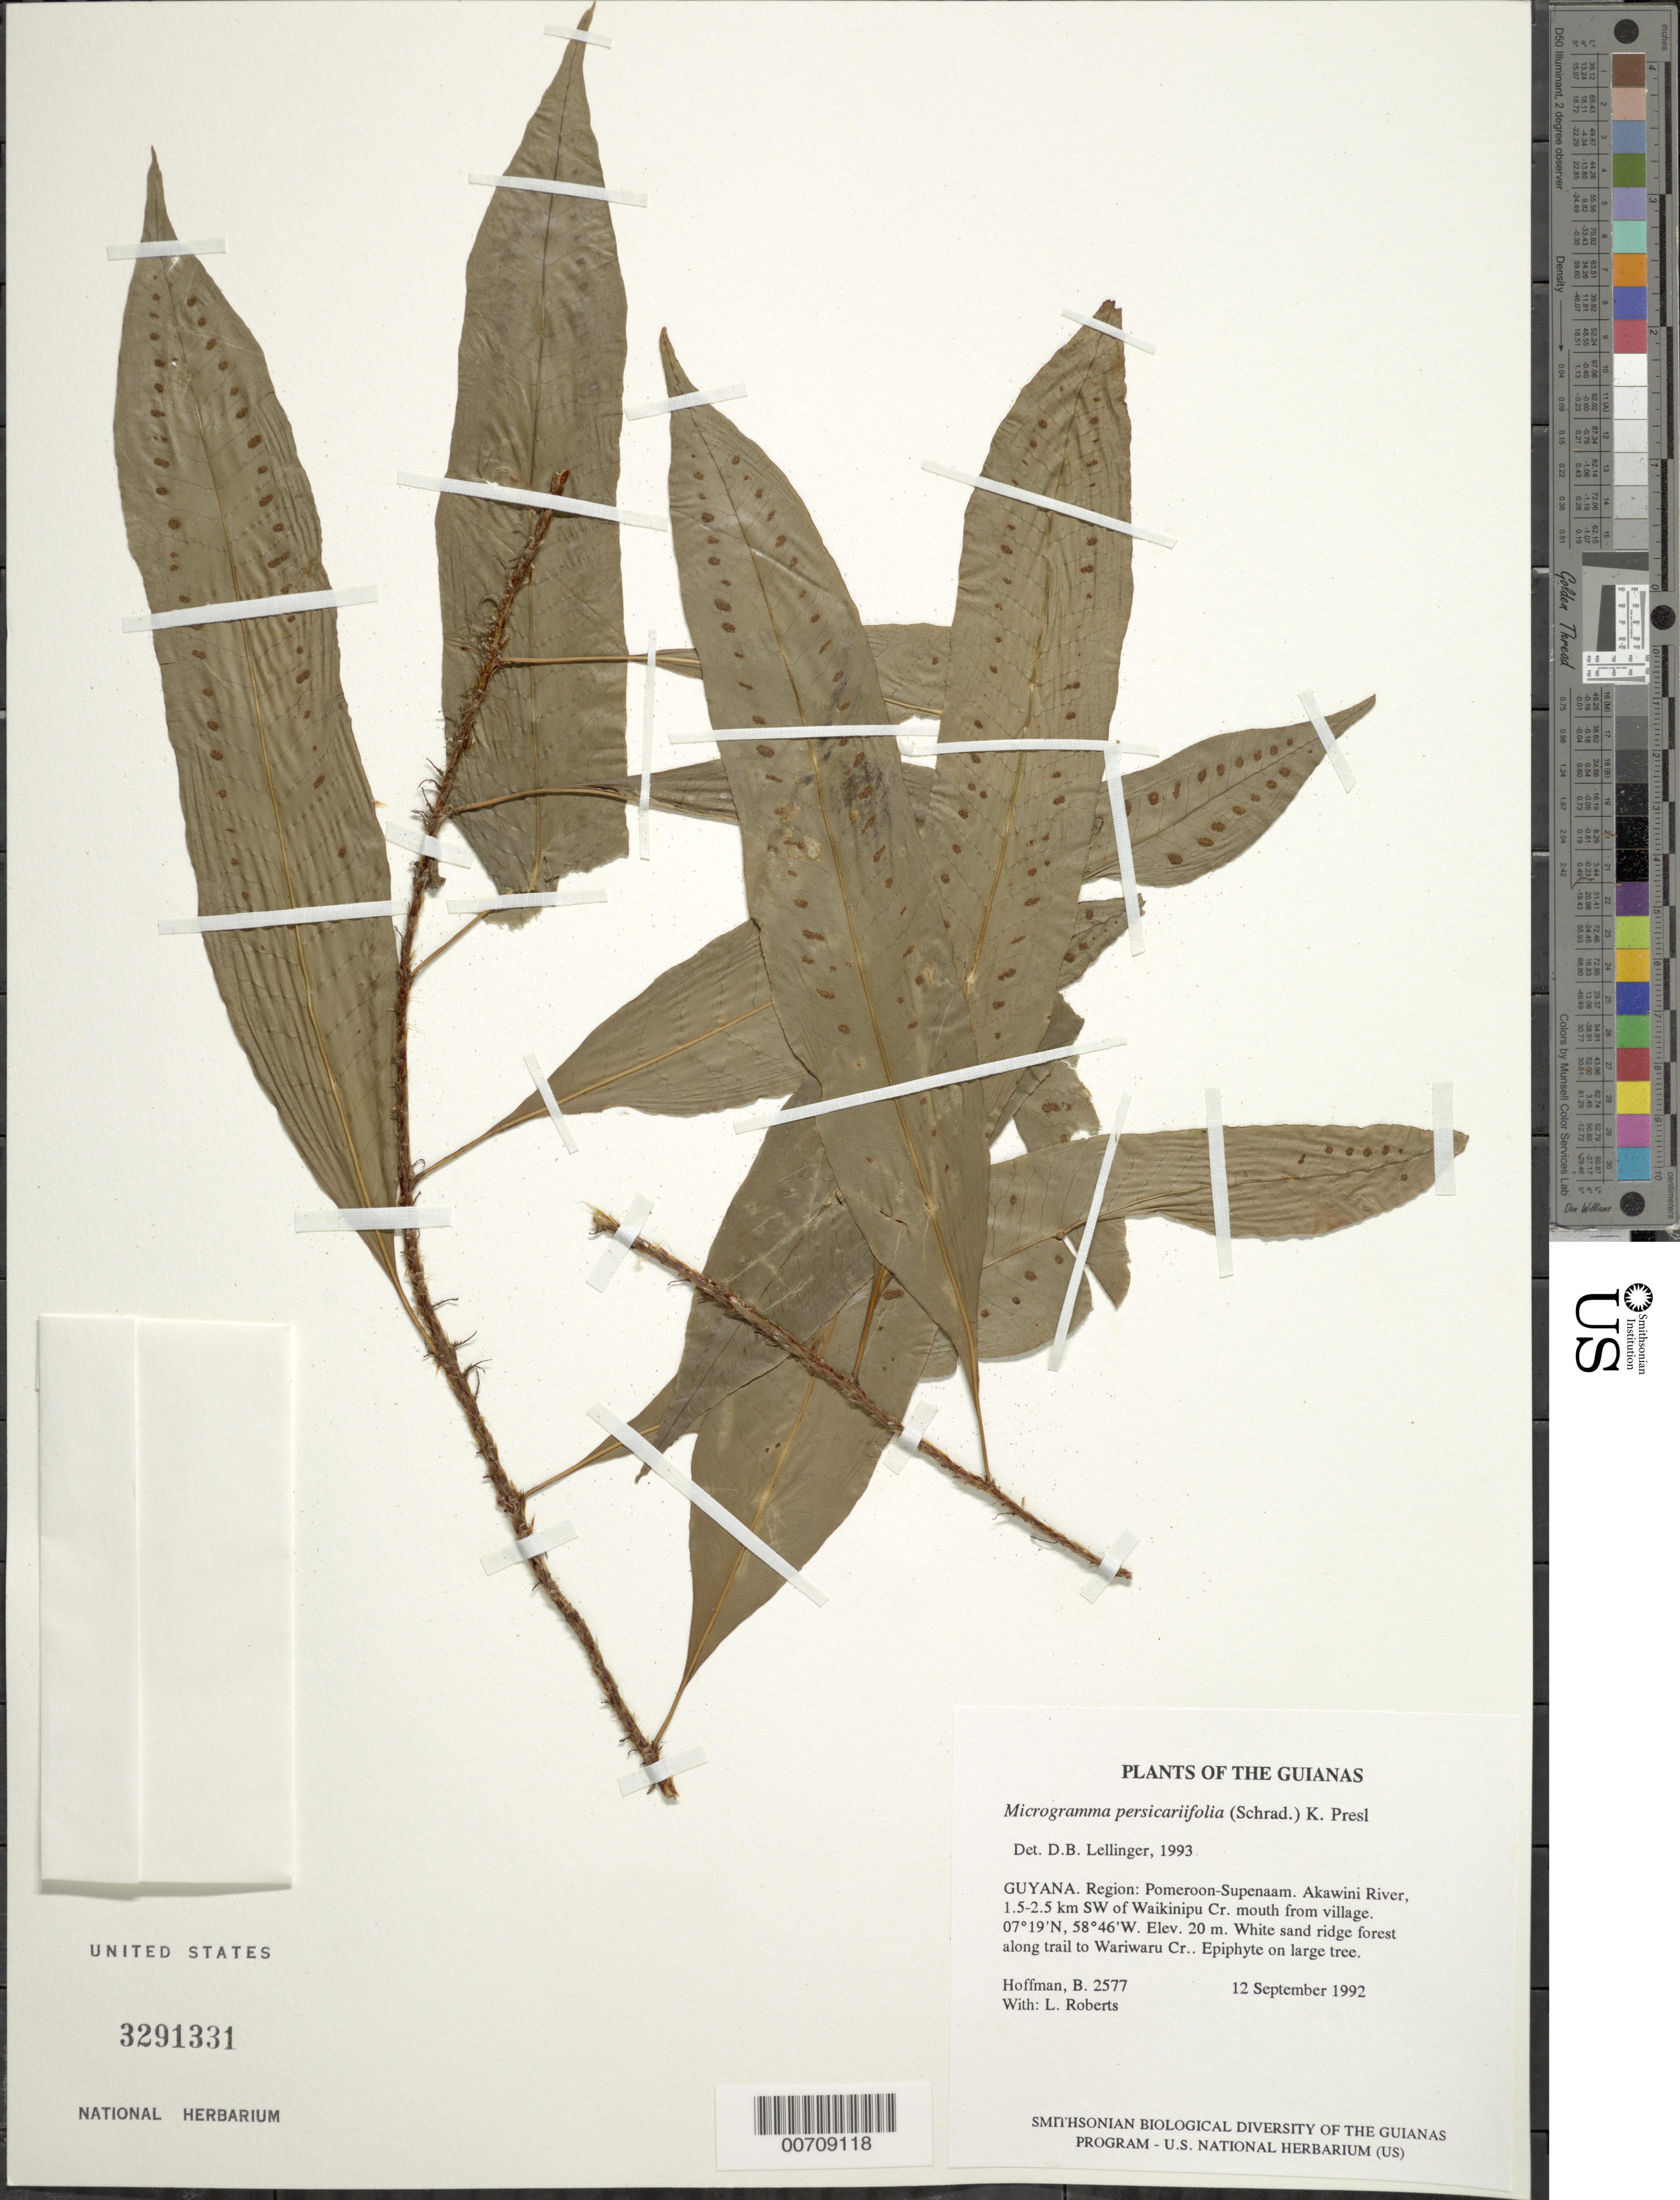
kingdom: Plantae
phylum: Tracheophyta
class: Polypodiopsida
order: Polypodiales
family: Polypodiaceae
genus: Microgramma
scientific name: Microgramma persicariifolia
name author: (Schrad.) C. Presl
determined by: Lellinger, David B., (BOT), Smithsonian Institution - National Museum of Natural History (UNITED STATES)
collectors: B. Hoffman & L. Roberts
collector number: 2577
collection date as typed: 12 September 1992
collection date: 1992-09-12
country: Guyana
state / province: Pomeroon-Supenaam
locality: Akawini River, 1.5-2.5 km SW of Waikinipu Creek mouth, along trail from Wakinipu village to Wariwaru Creek (Pomeroon R.)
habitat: White sand ridge forest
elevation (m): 20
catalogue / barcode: US 3291331